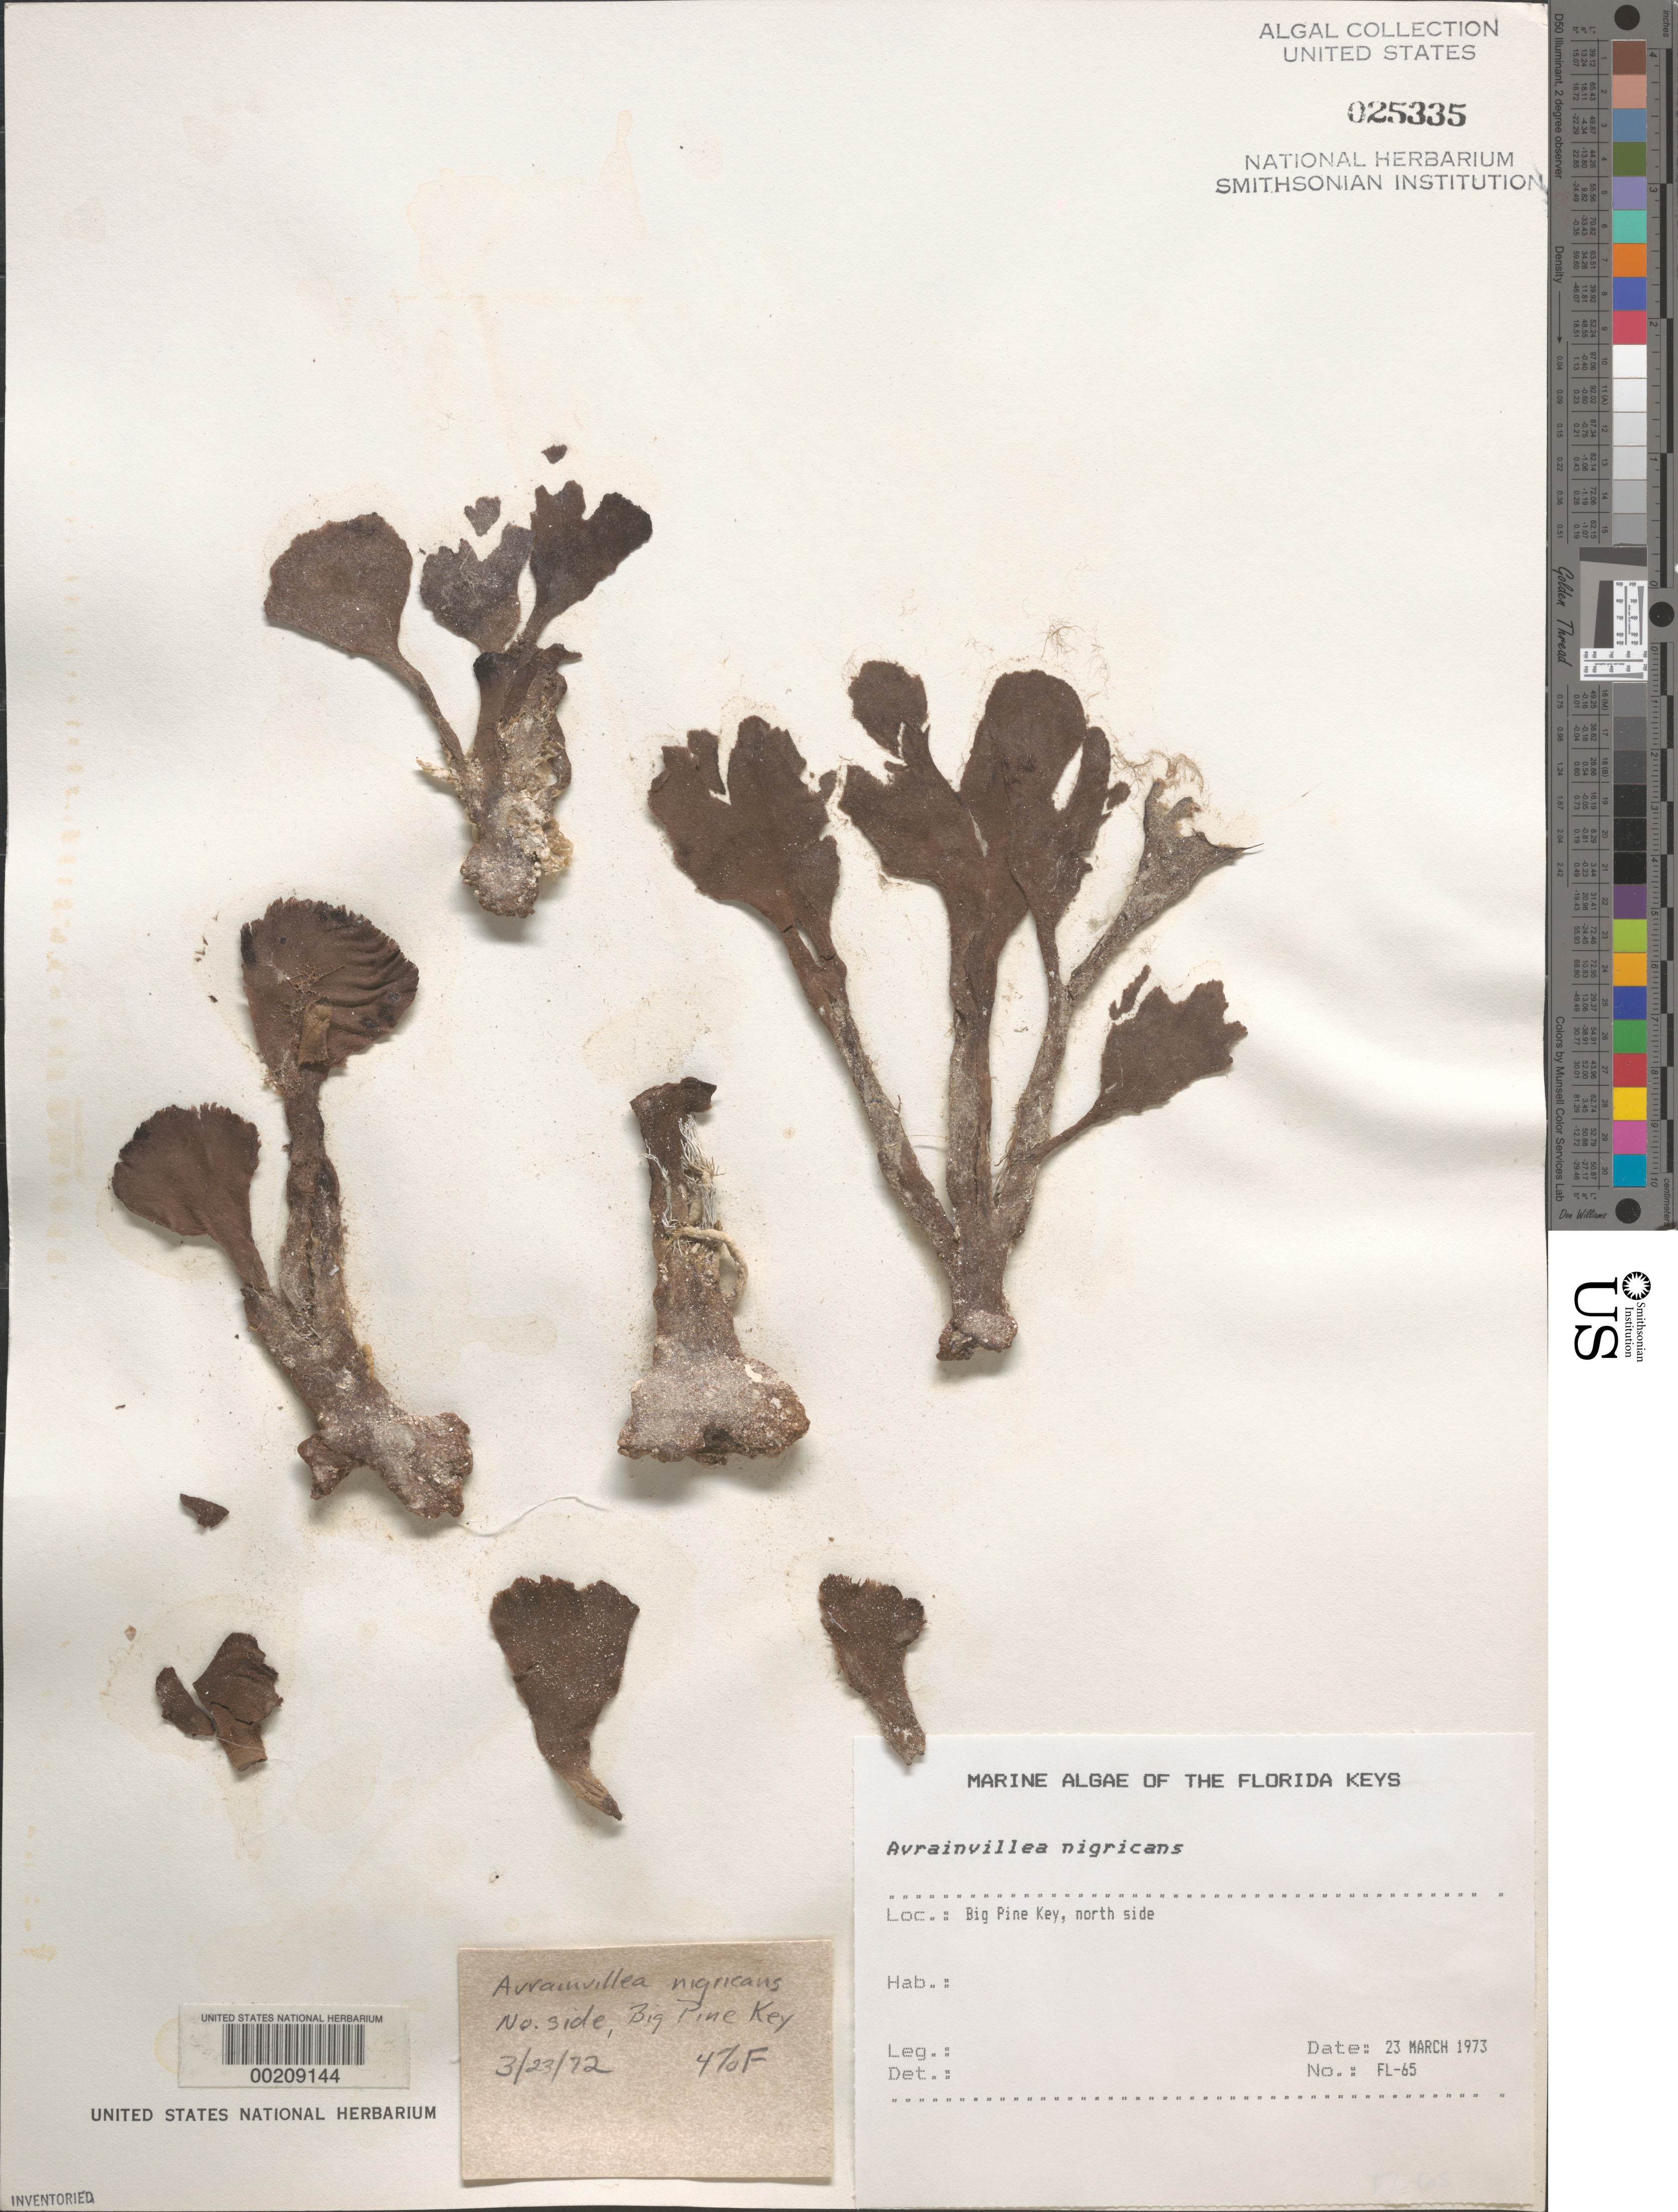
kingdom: Plantae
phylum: Chlorophyta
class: Ulvophyceae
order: Bryopsidales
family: Dichotomosiphonaceae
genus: Avrainvillea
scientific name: Avrainvillea nigricans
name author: Decne.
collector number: FL-65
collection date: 1973-03-23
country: United States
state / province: Florida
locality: The Florida Keys. Big Pine Key, north side.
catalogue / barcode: US 25335